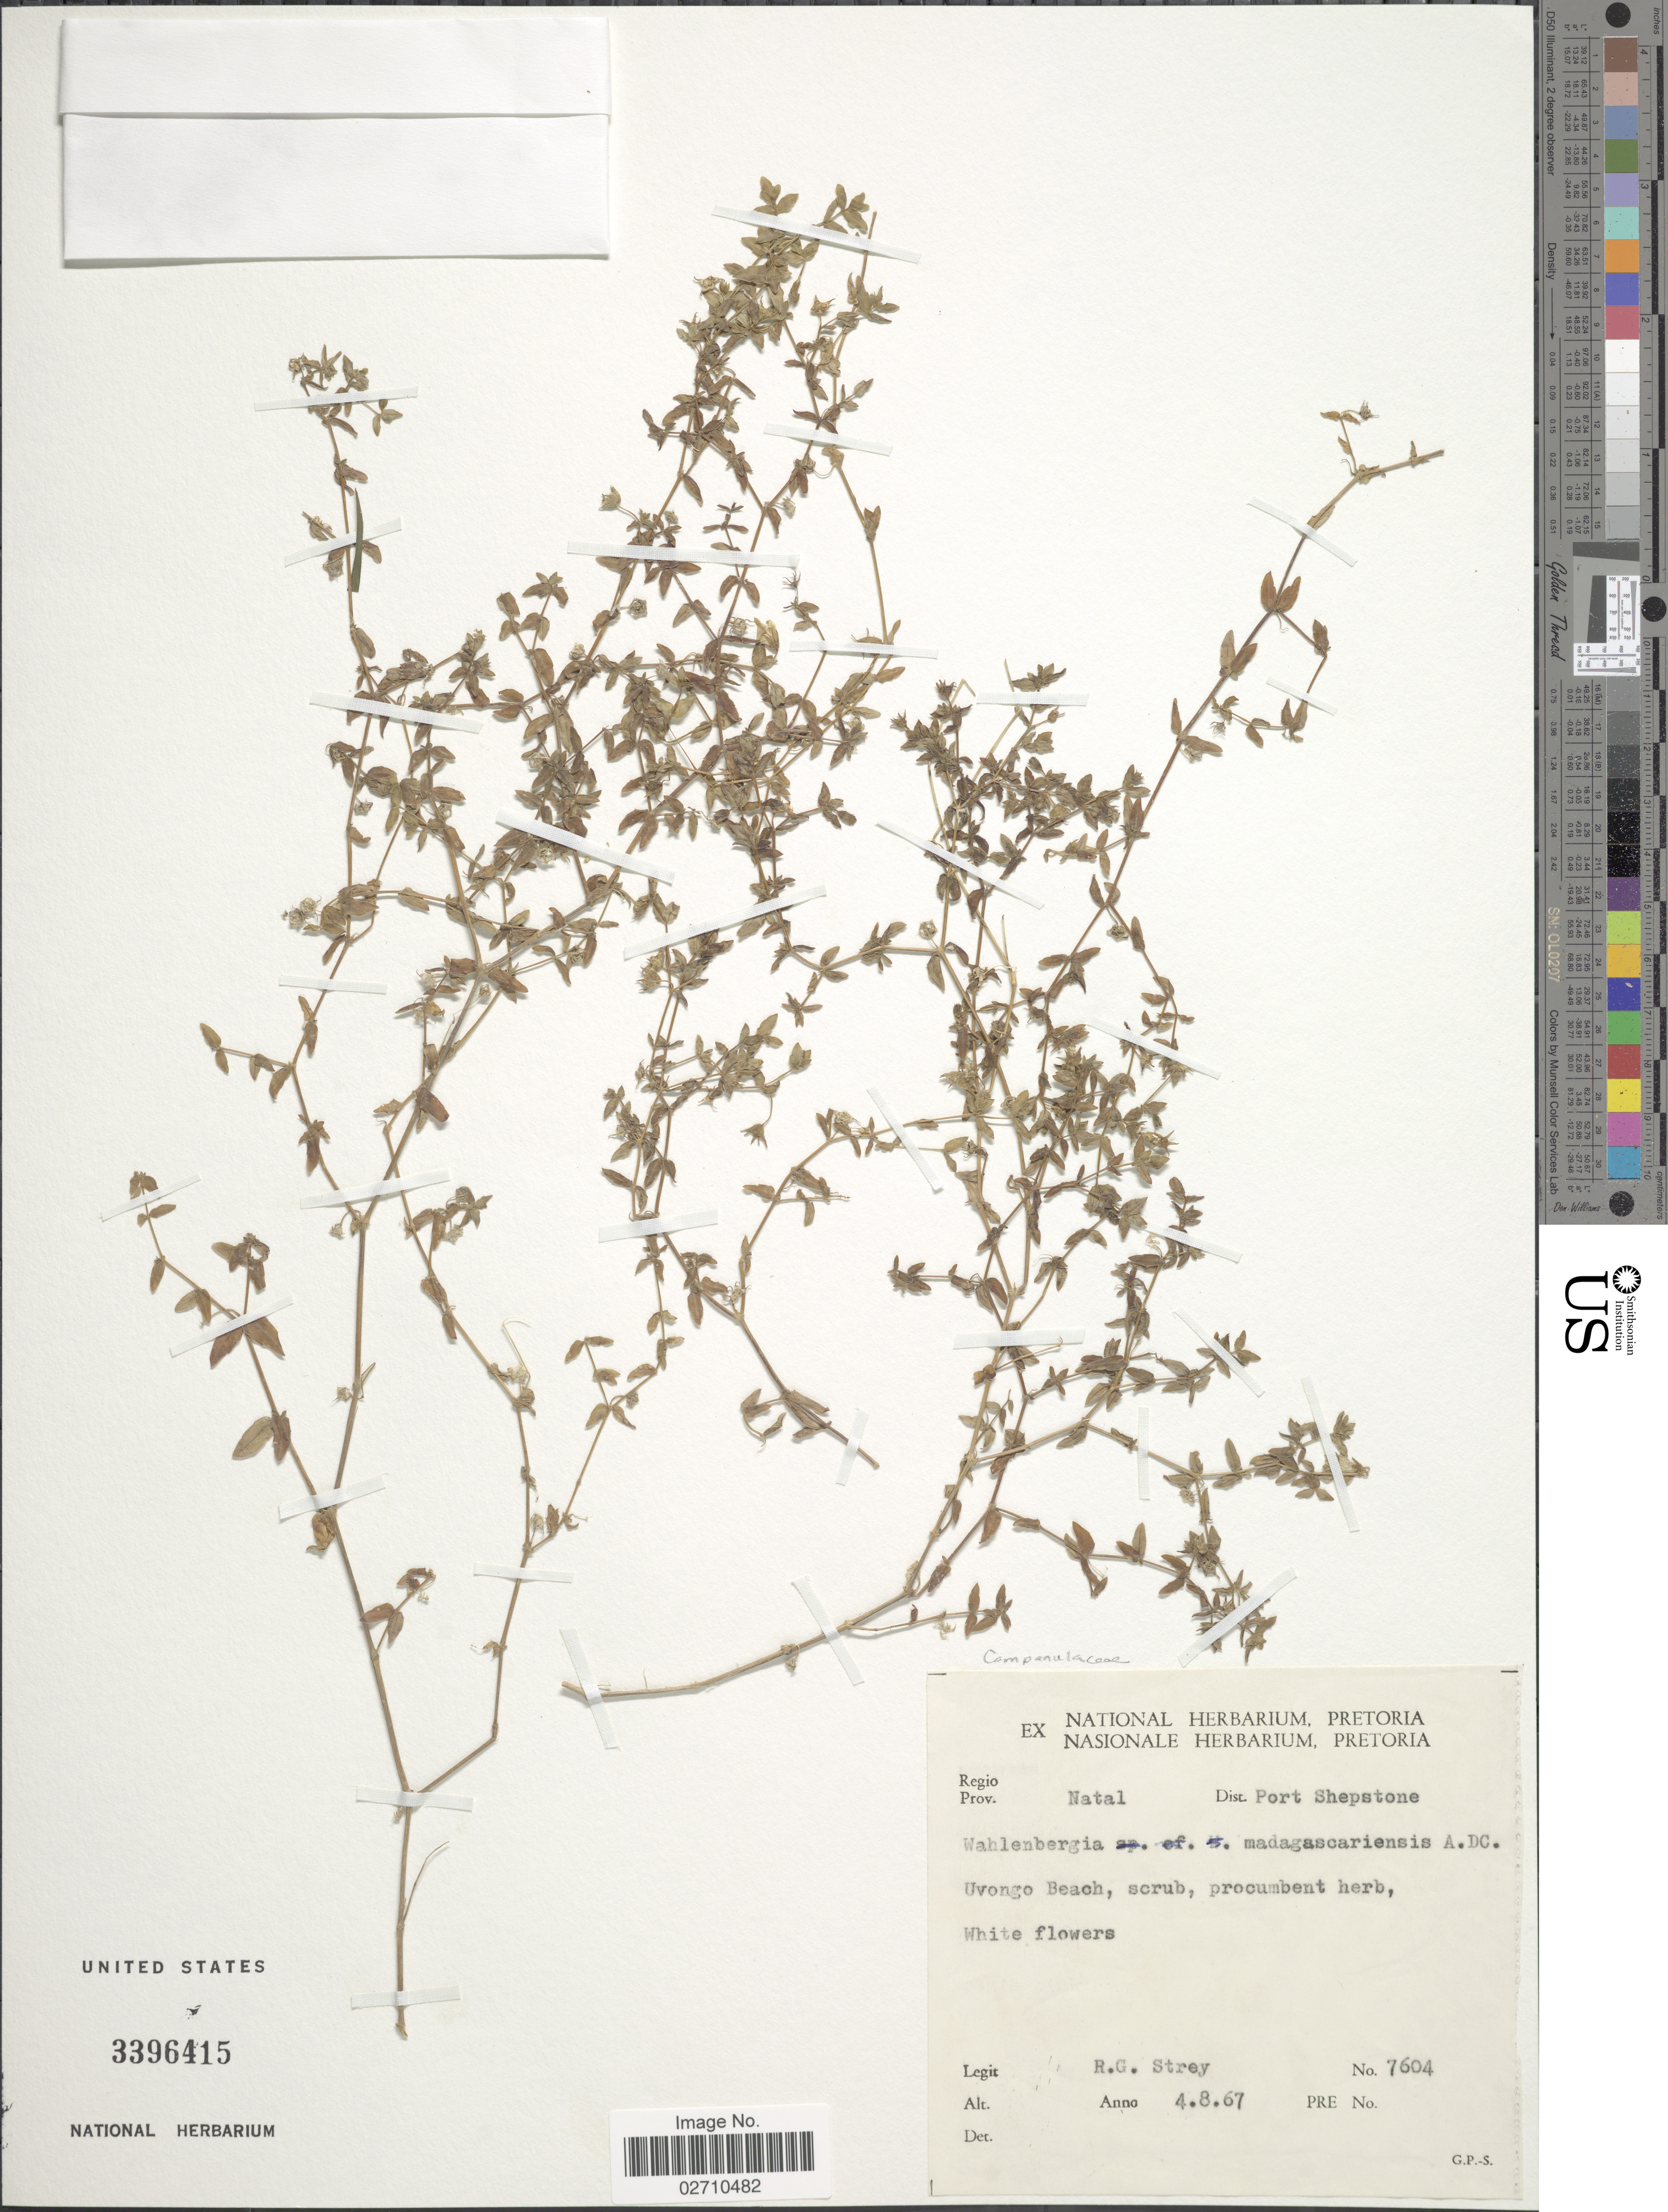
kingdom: Plantae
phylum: Tracheophyta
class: Magnoliopsida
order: Asterales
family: Campanulaceae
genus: Wahlenbergia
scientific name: Wahlenbergia madagascariensis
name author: A. DC.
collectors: R. G. Strey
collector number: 7604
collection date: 1967-08-04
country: South Africa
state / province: KwaZulu-Natal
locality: Prov. Natal. Dist. Port Shepstone. Uvongo Beach.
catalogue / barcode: US 3396415